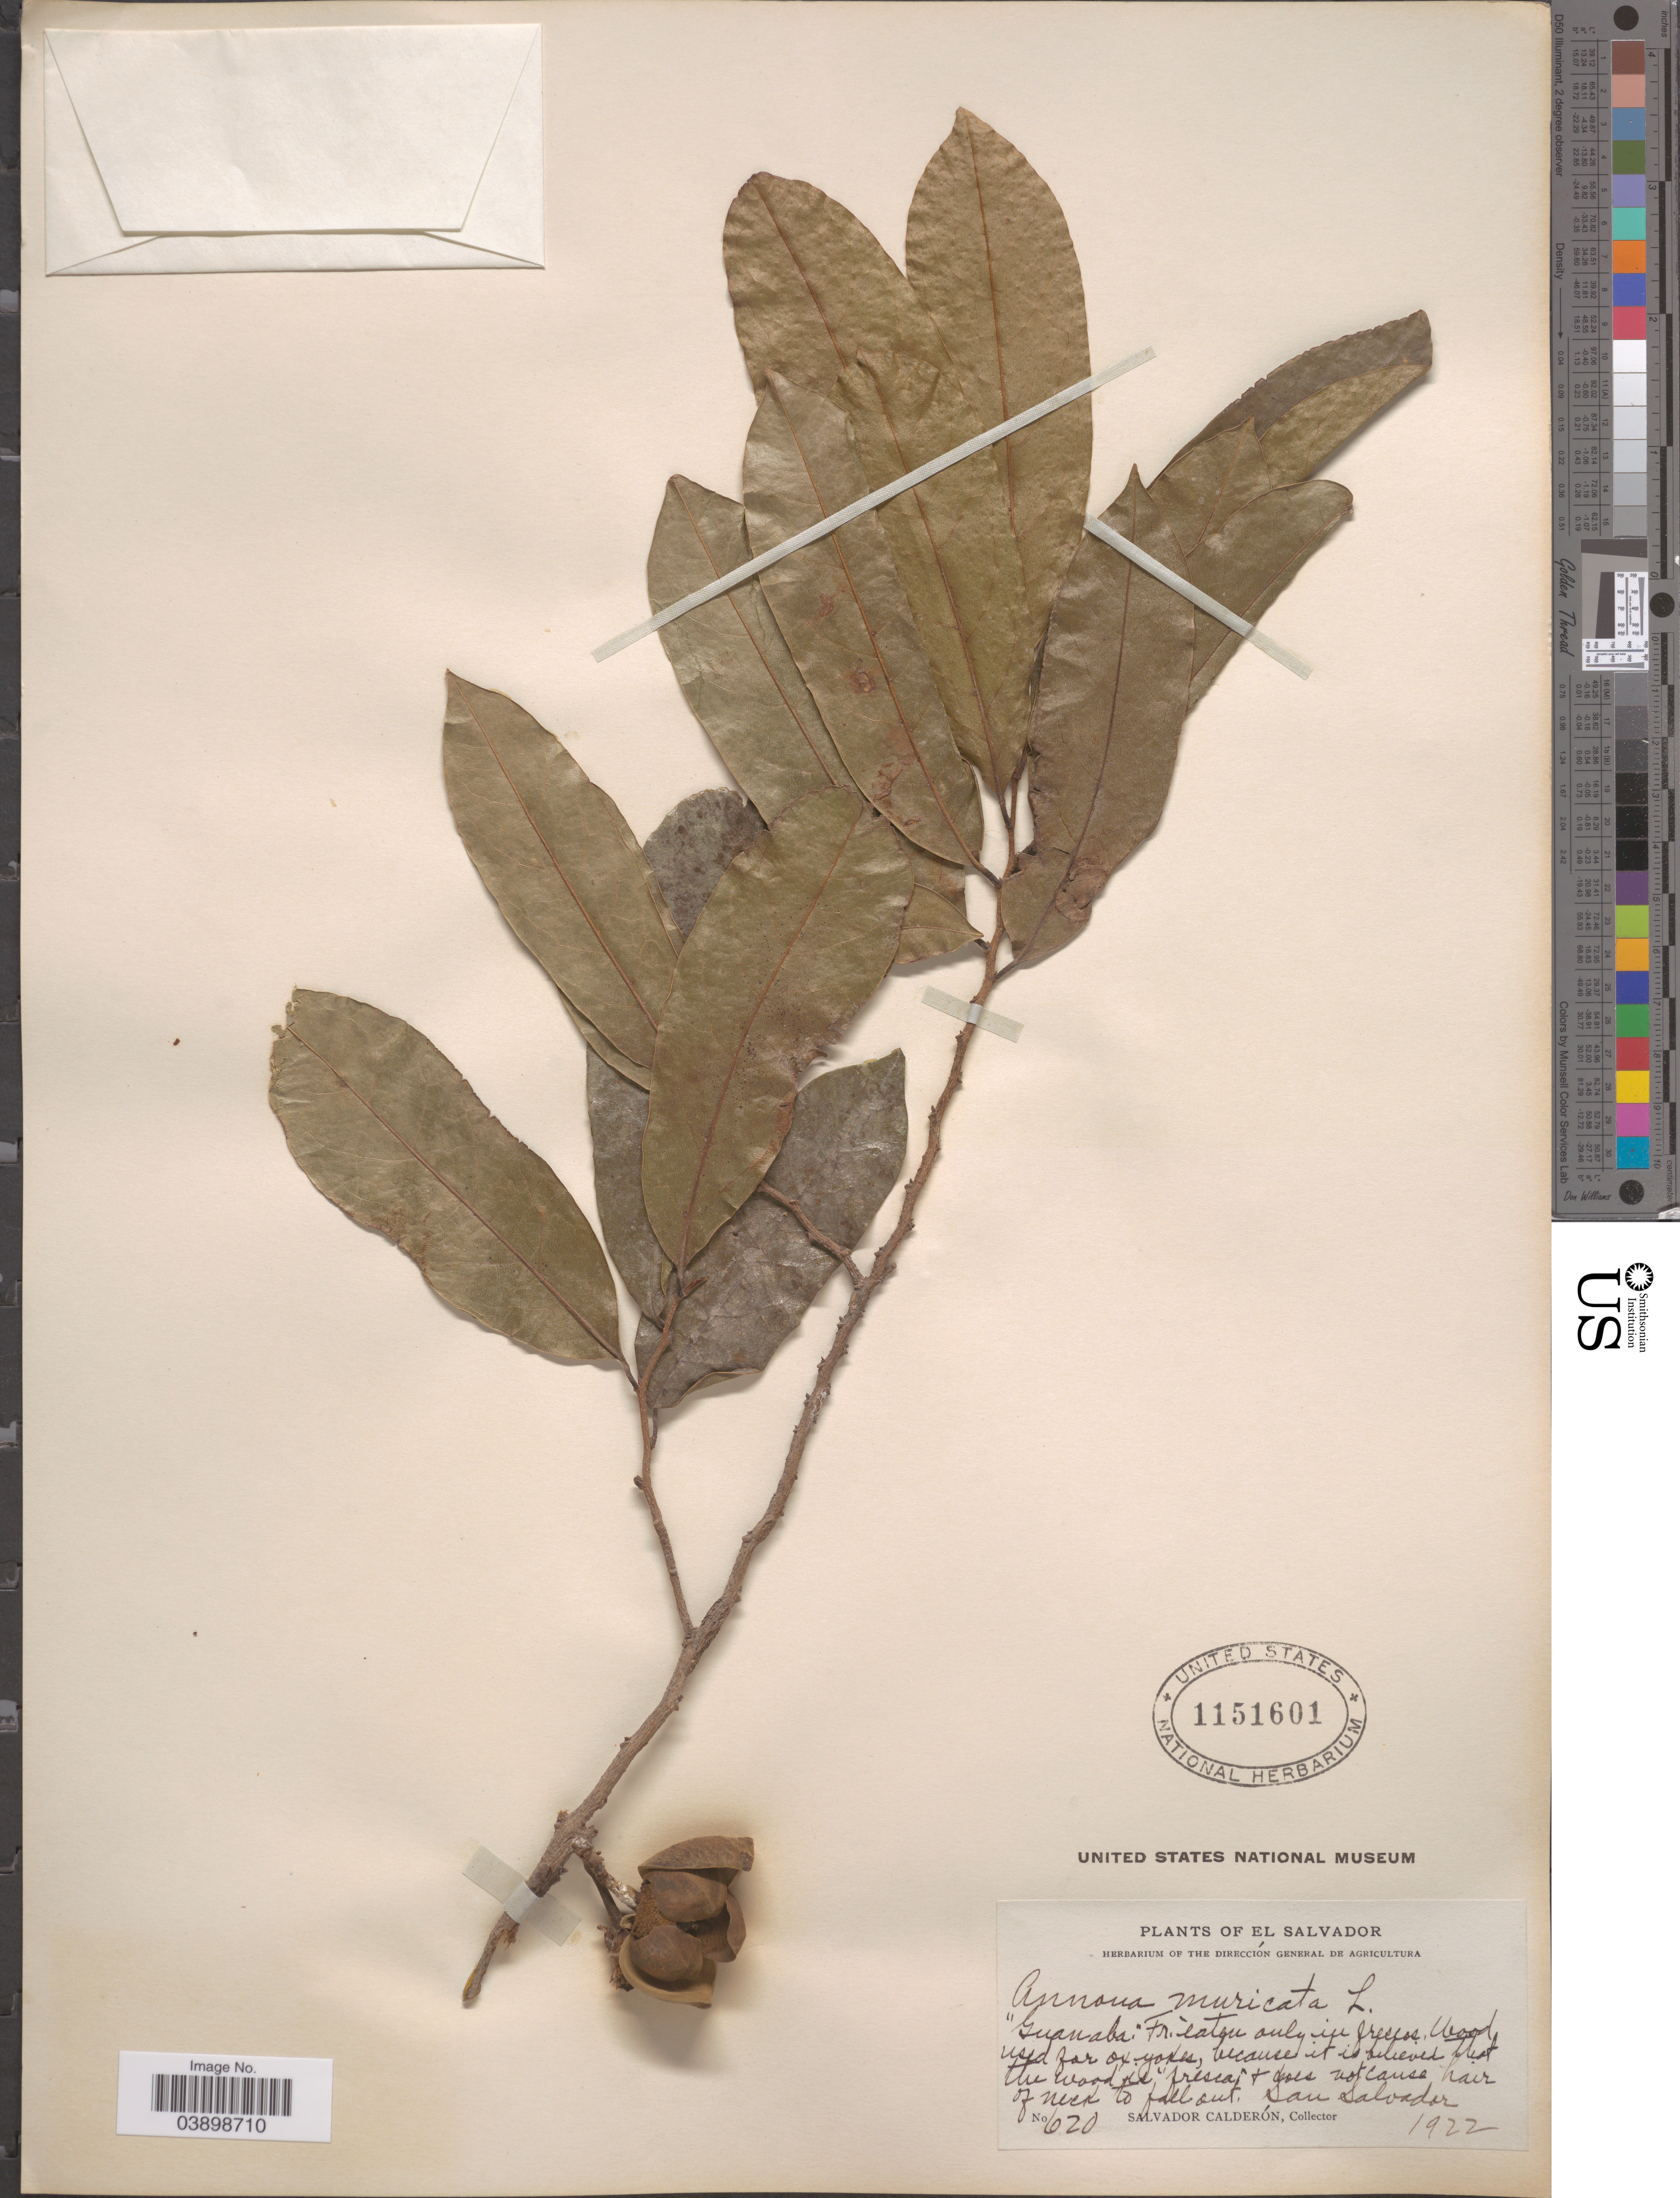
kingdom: Plantae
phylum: Tracheophyta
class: Magnoliopsida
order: Magnoliales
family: Annonaceae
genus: Annona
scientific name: Annona muricata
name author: L.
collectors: S. Calderón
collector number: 620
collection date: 1922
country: El Salvador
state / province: San Salvador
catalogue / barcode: US 1151601